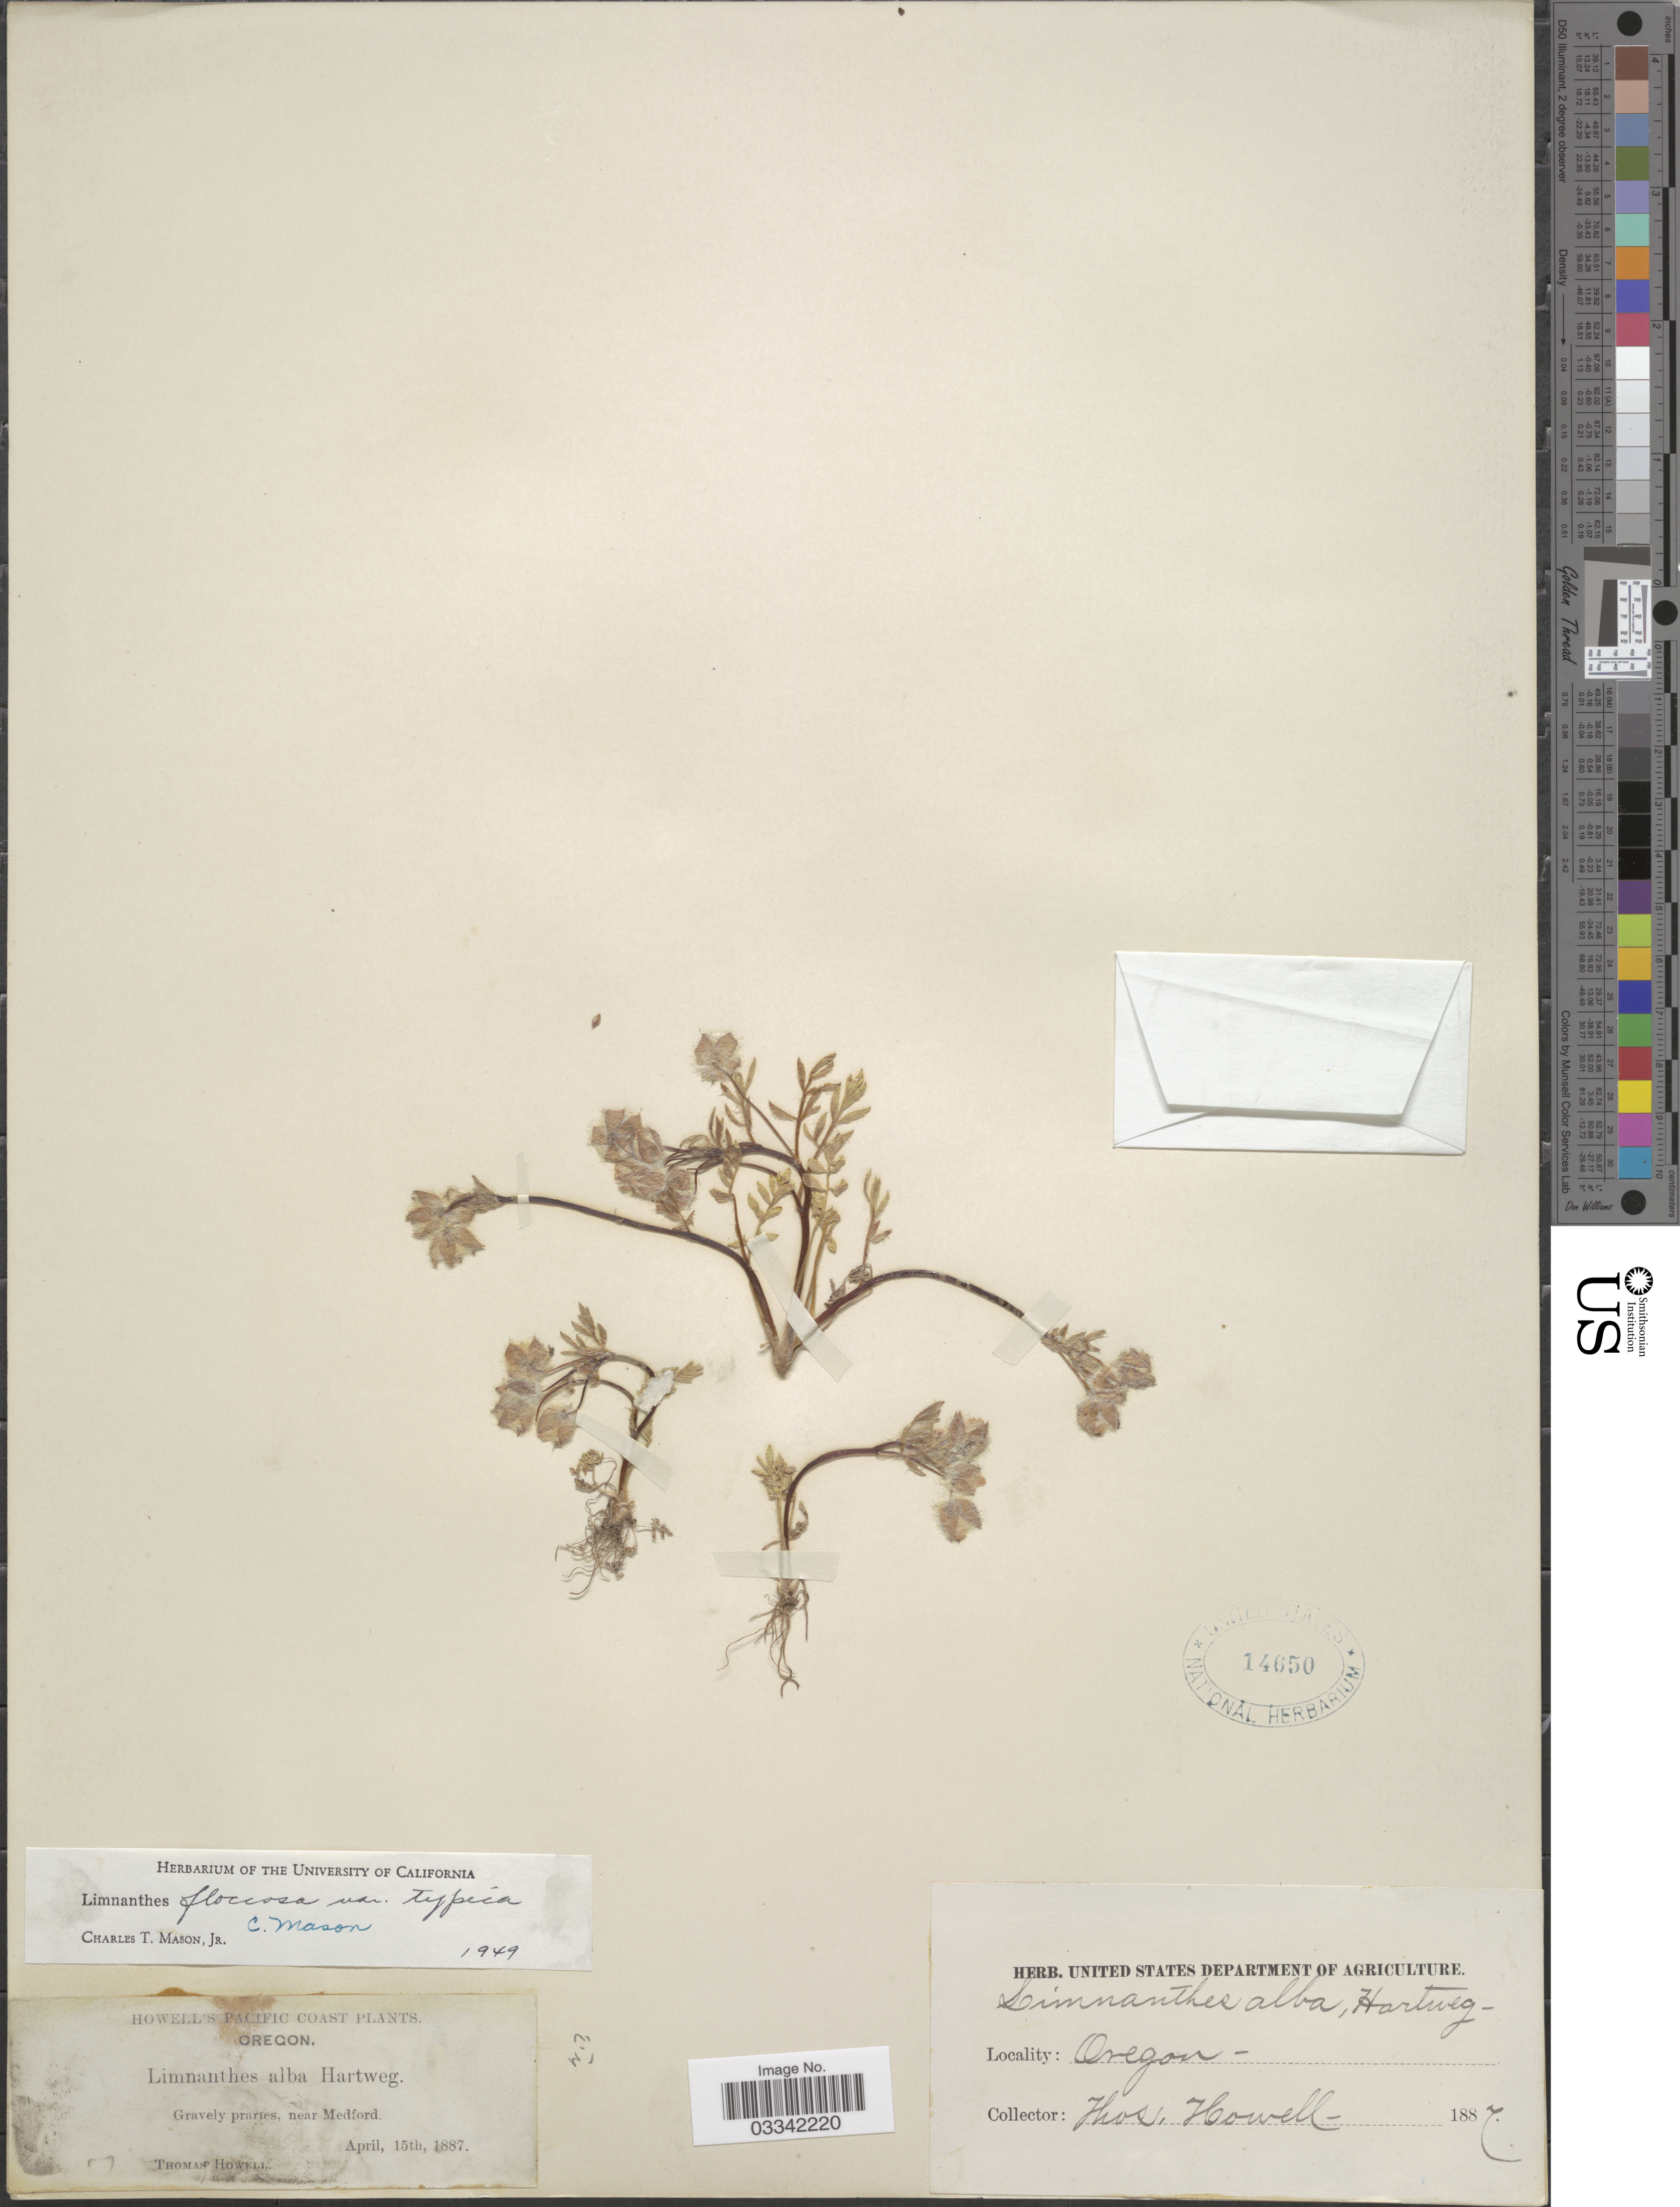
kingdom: Plantae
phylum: Tracheophyta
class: Magnoliopsida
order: Brassicales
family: Limnanthaceae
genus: Limnanthes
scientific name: Limnanthes floccosa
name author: Howell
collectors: T. Howell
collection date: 1887-04-15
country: United States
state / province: Oregon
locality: Pacific Coast, near Medford.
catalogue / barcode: US 14650